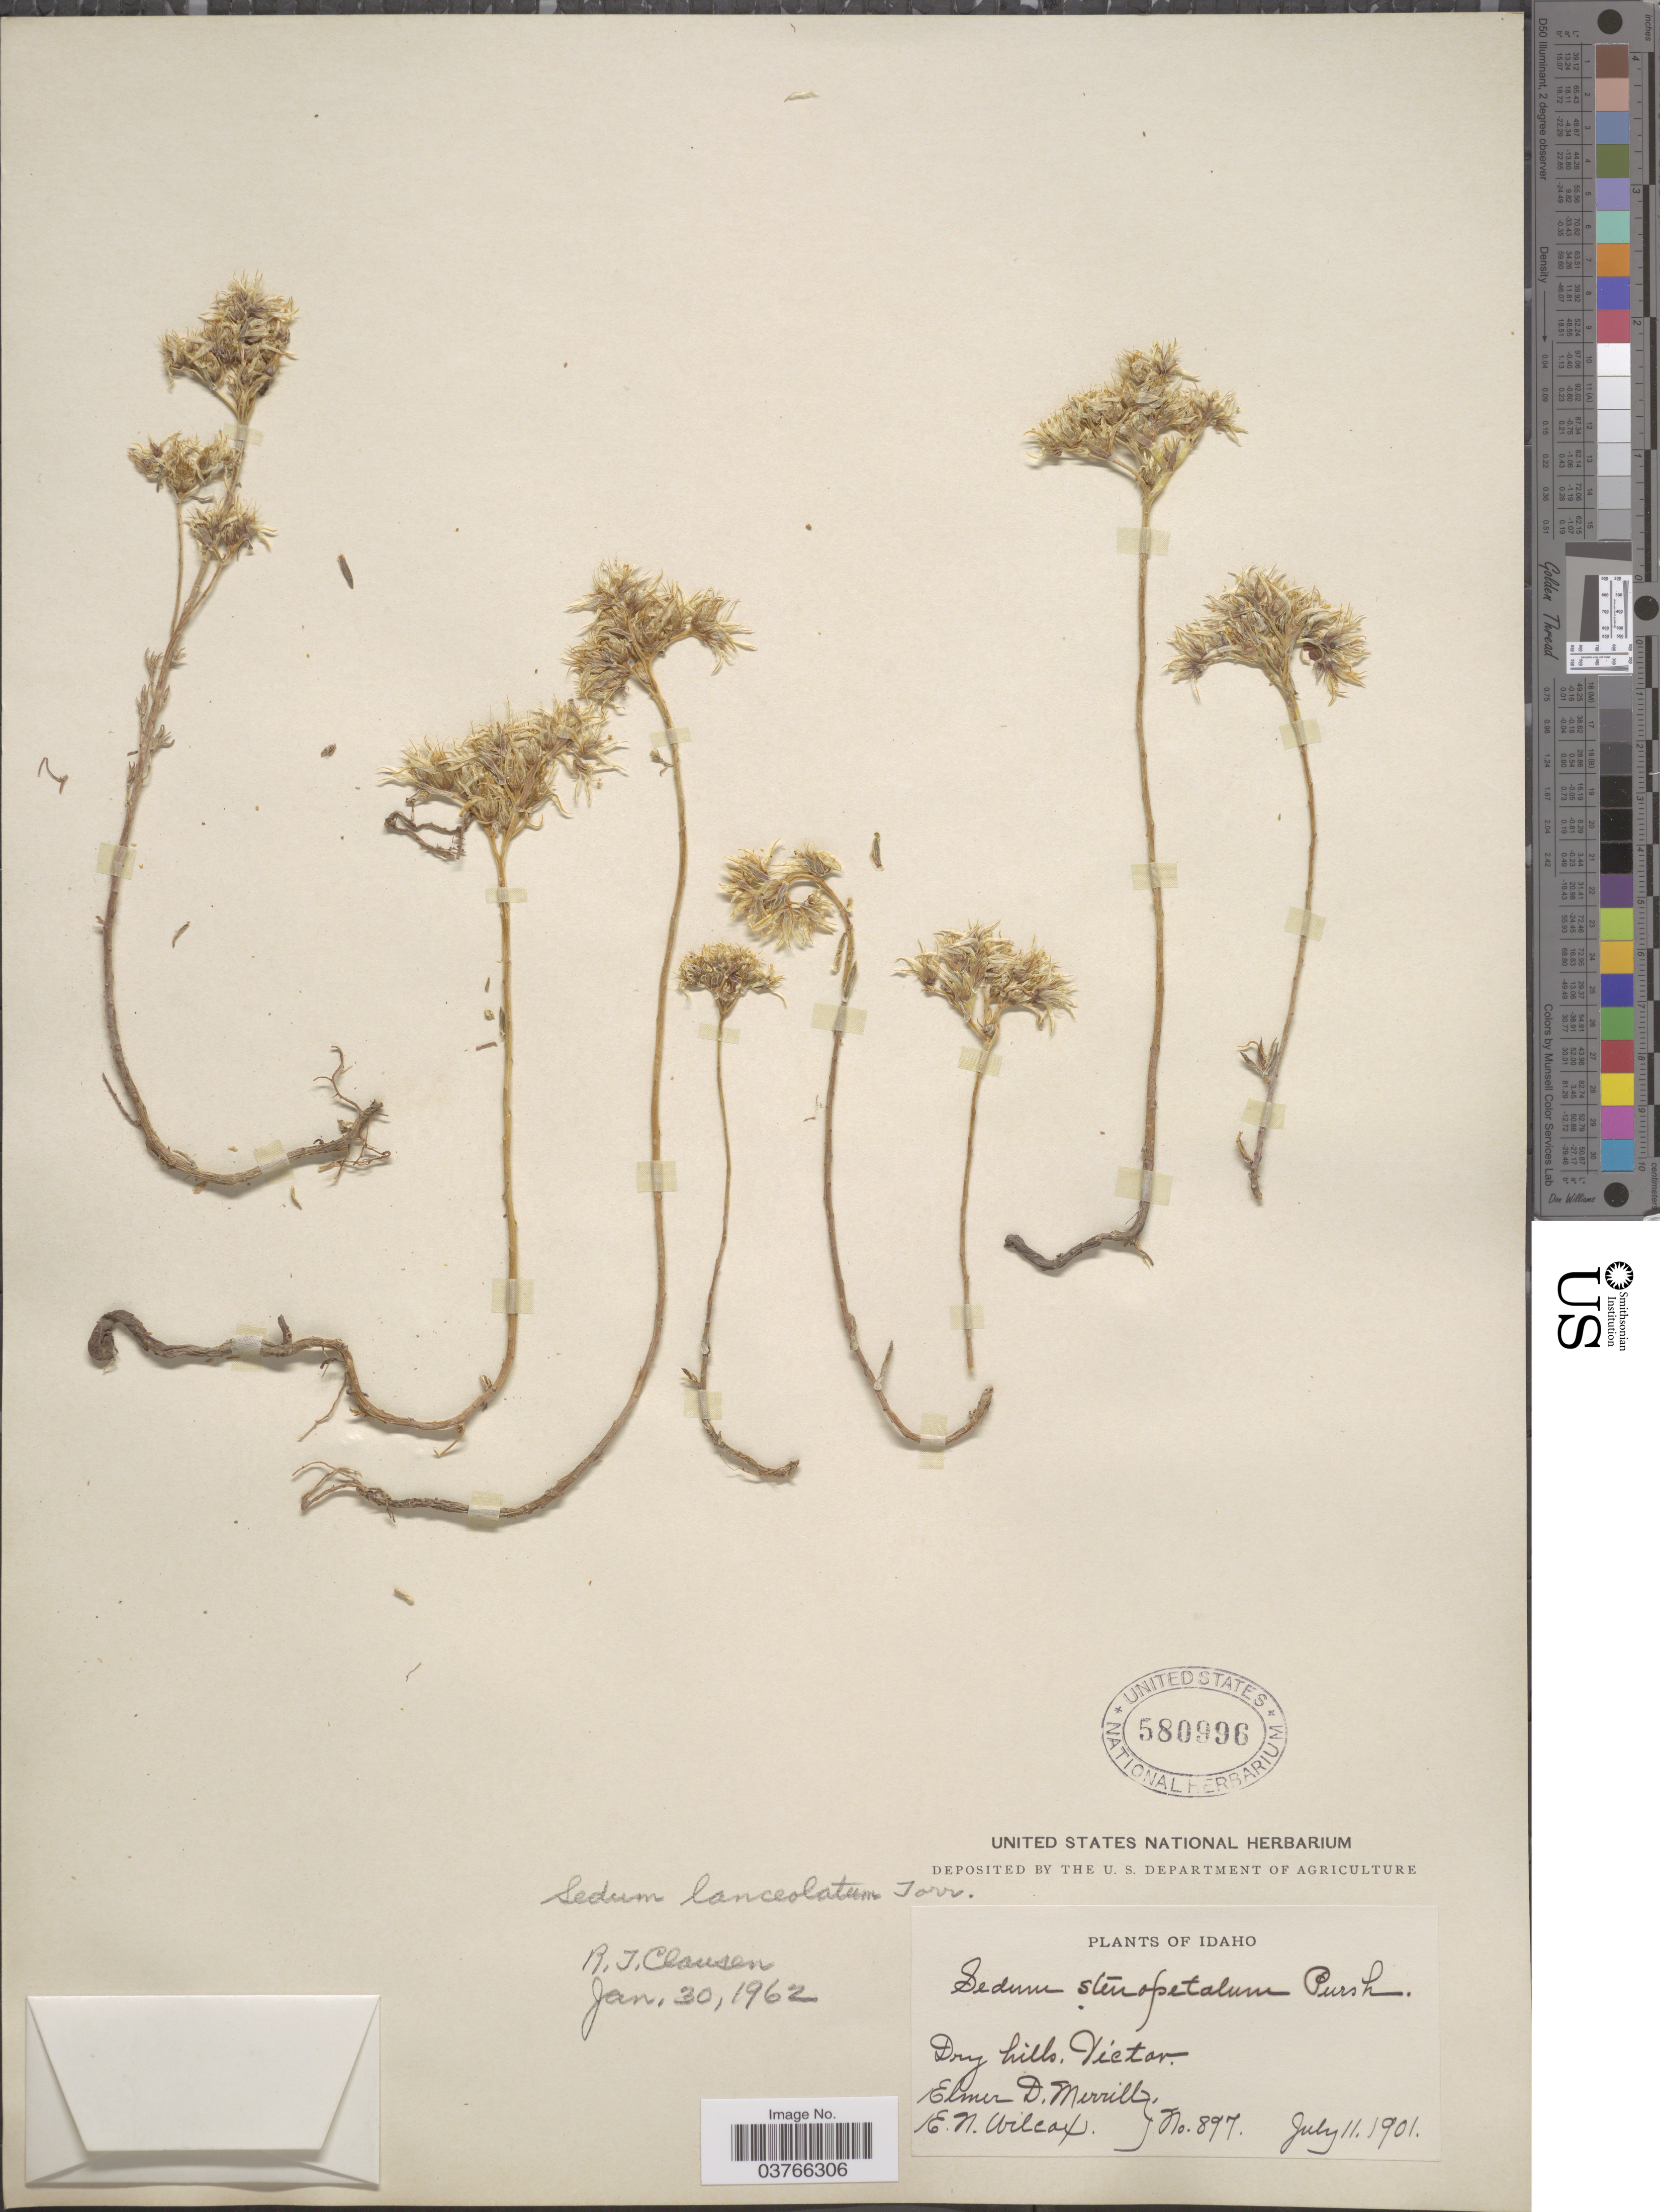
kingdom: Plantae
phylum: Tracheophyta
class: Magnoliopsida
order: Saxifragales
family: Crassulaceae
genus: Sedum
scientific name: Sedum lanceolatum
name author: Torr.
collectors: E. D. Merrill & E. Wilcox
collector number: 897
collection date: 1901-07-11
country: United States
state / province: Idaho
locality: Dry hills, Victor.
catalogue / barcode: US 580996